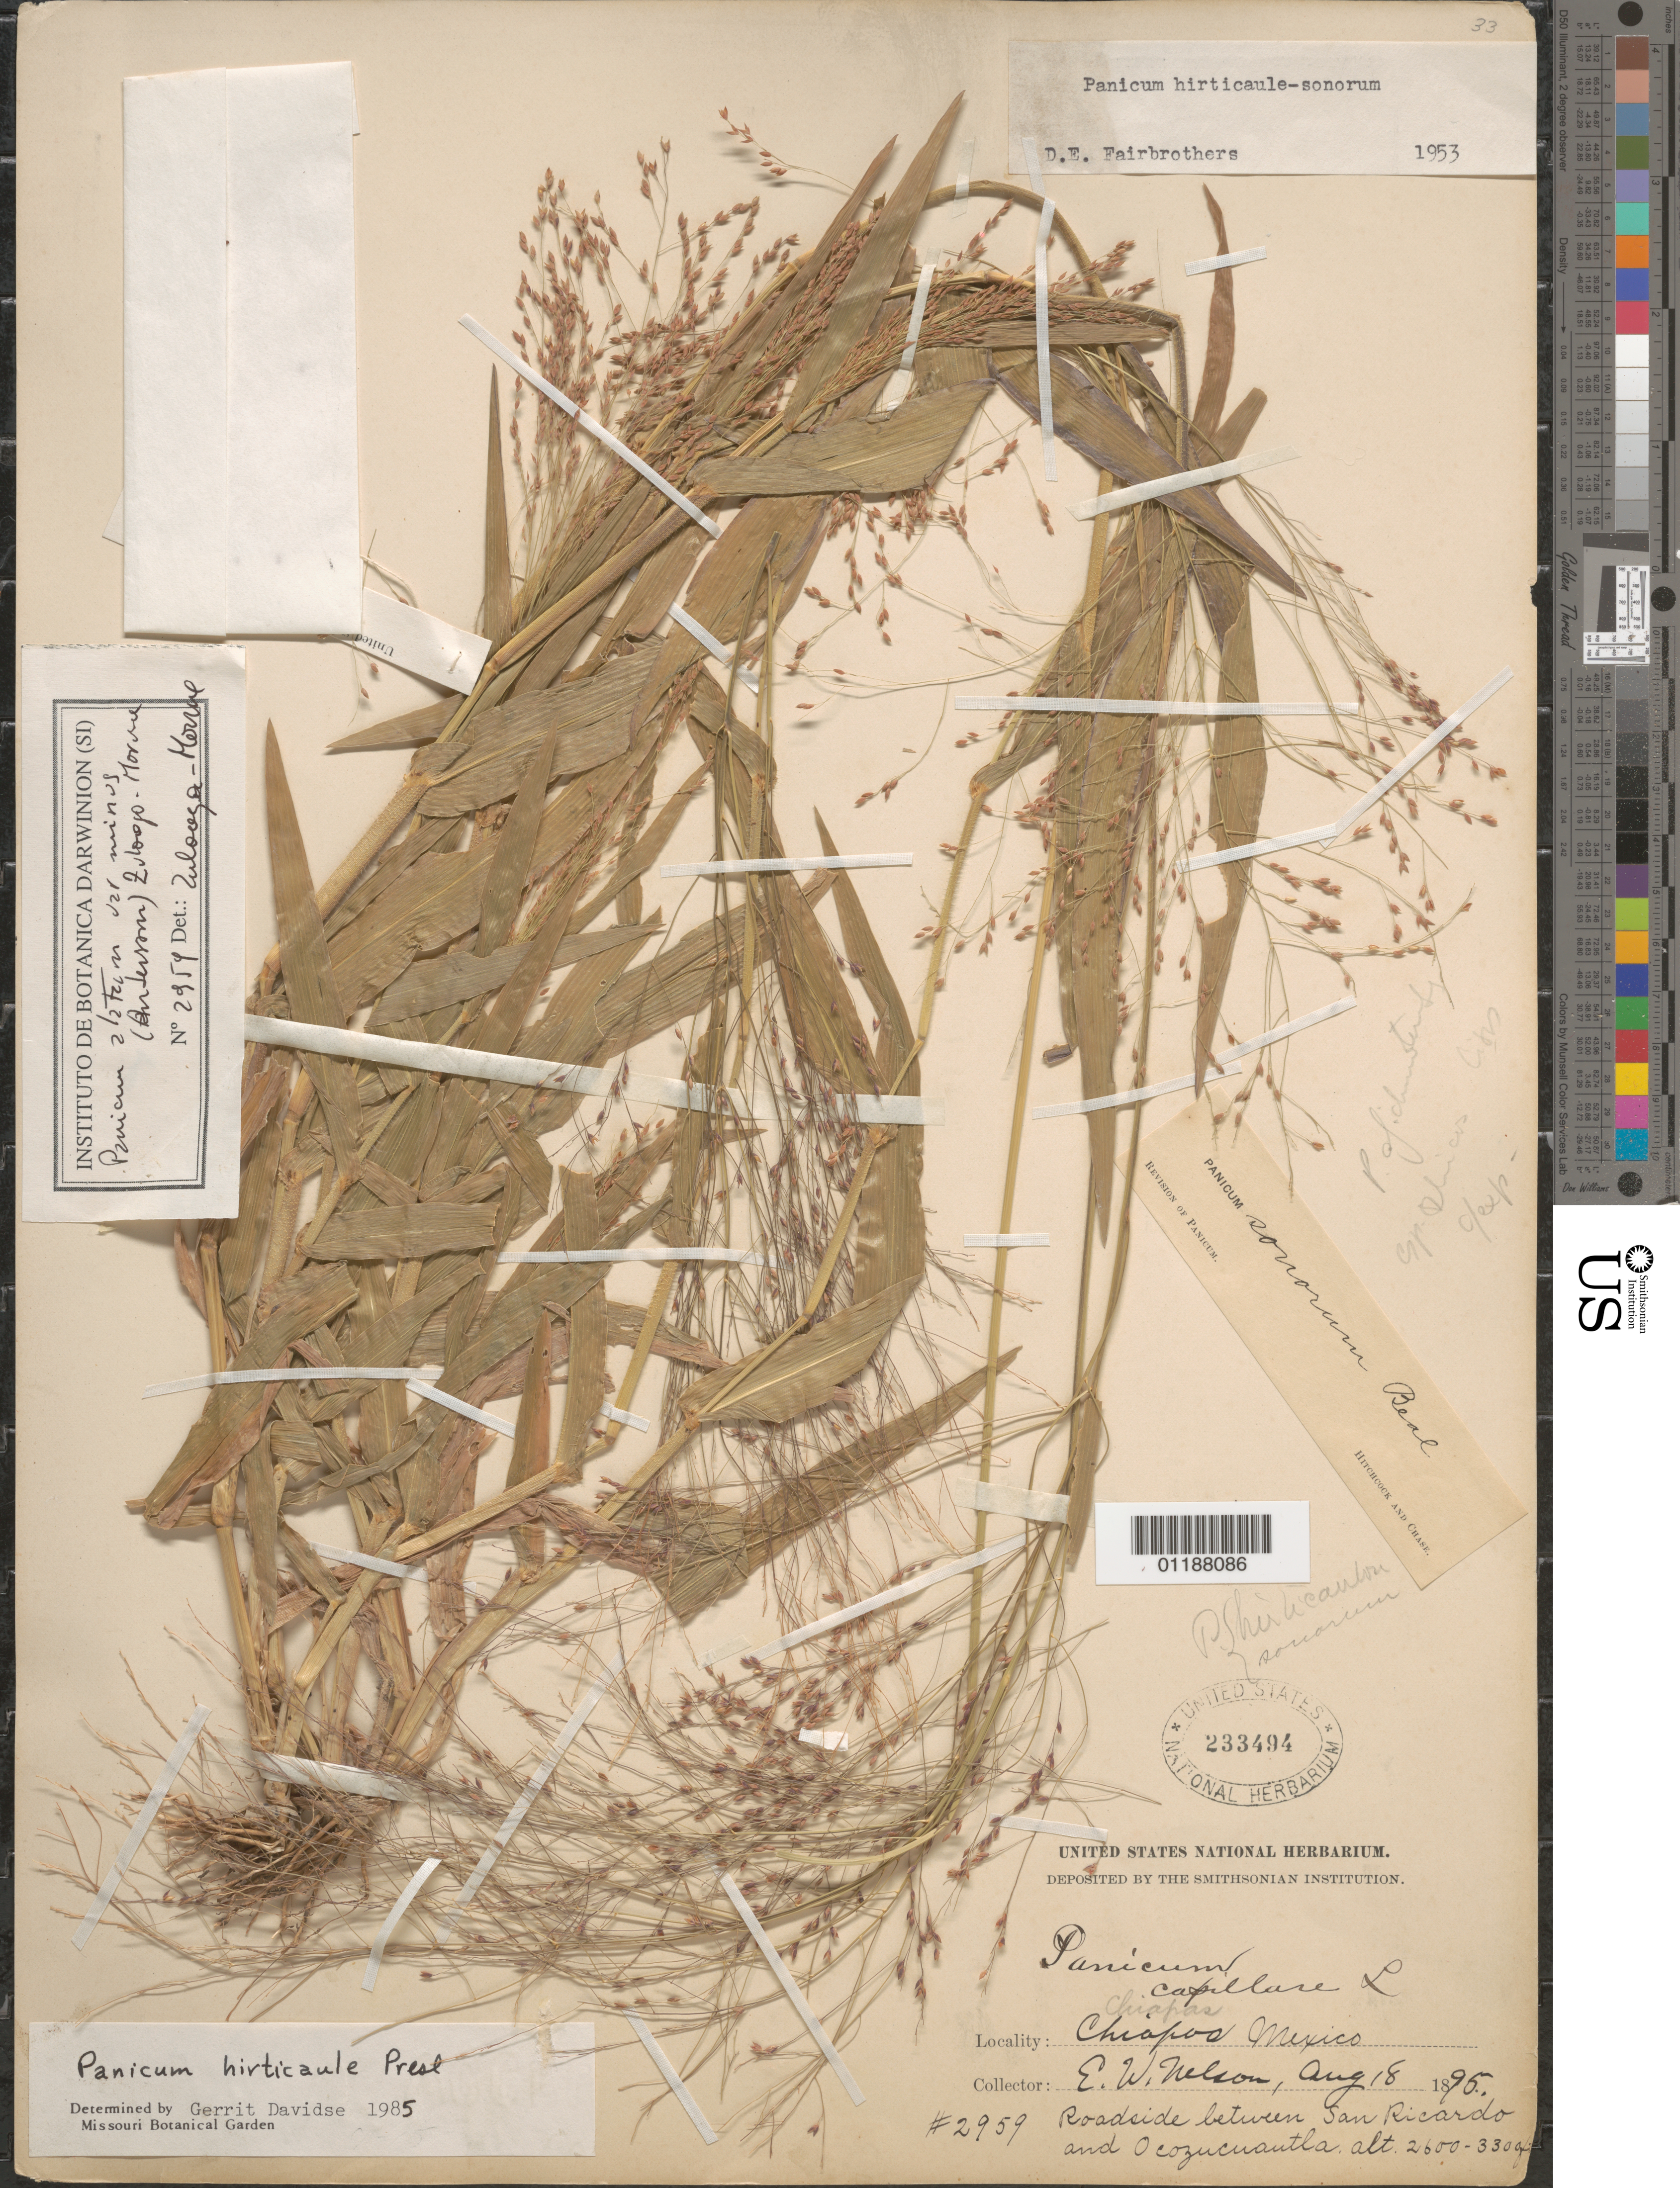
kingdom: Plantae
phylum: Tracheophyta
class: Liliopsida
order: Poales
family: Poaceae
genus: Panicum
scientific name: Panicum alatum var. minus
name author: Zuloaga & Morrone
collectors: E. W. Nelson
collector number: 2959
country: Mexico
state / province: Chiapas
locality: Between San Ricardo and Ocozucuautla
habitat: Roadside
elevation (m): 792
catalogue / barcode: US 233494